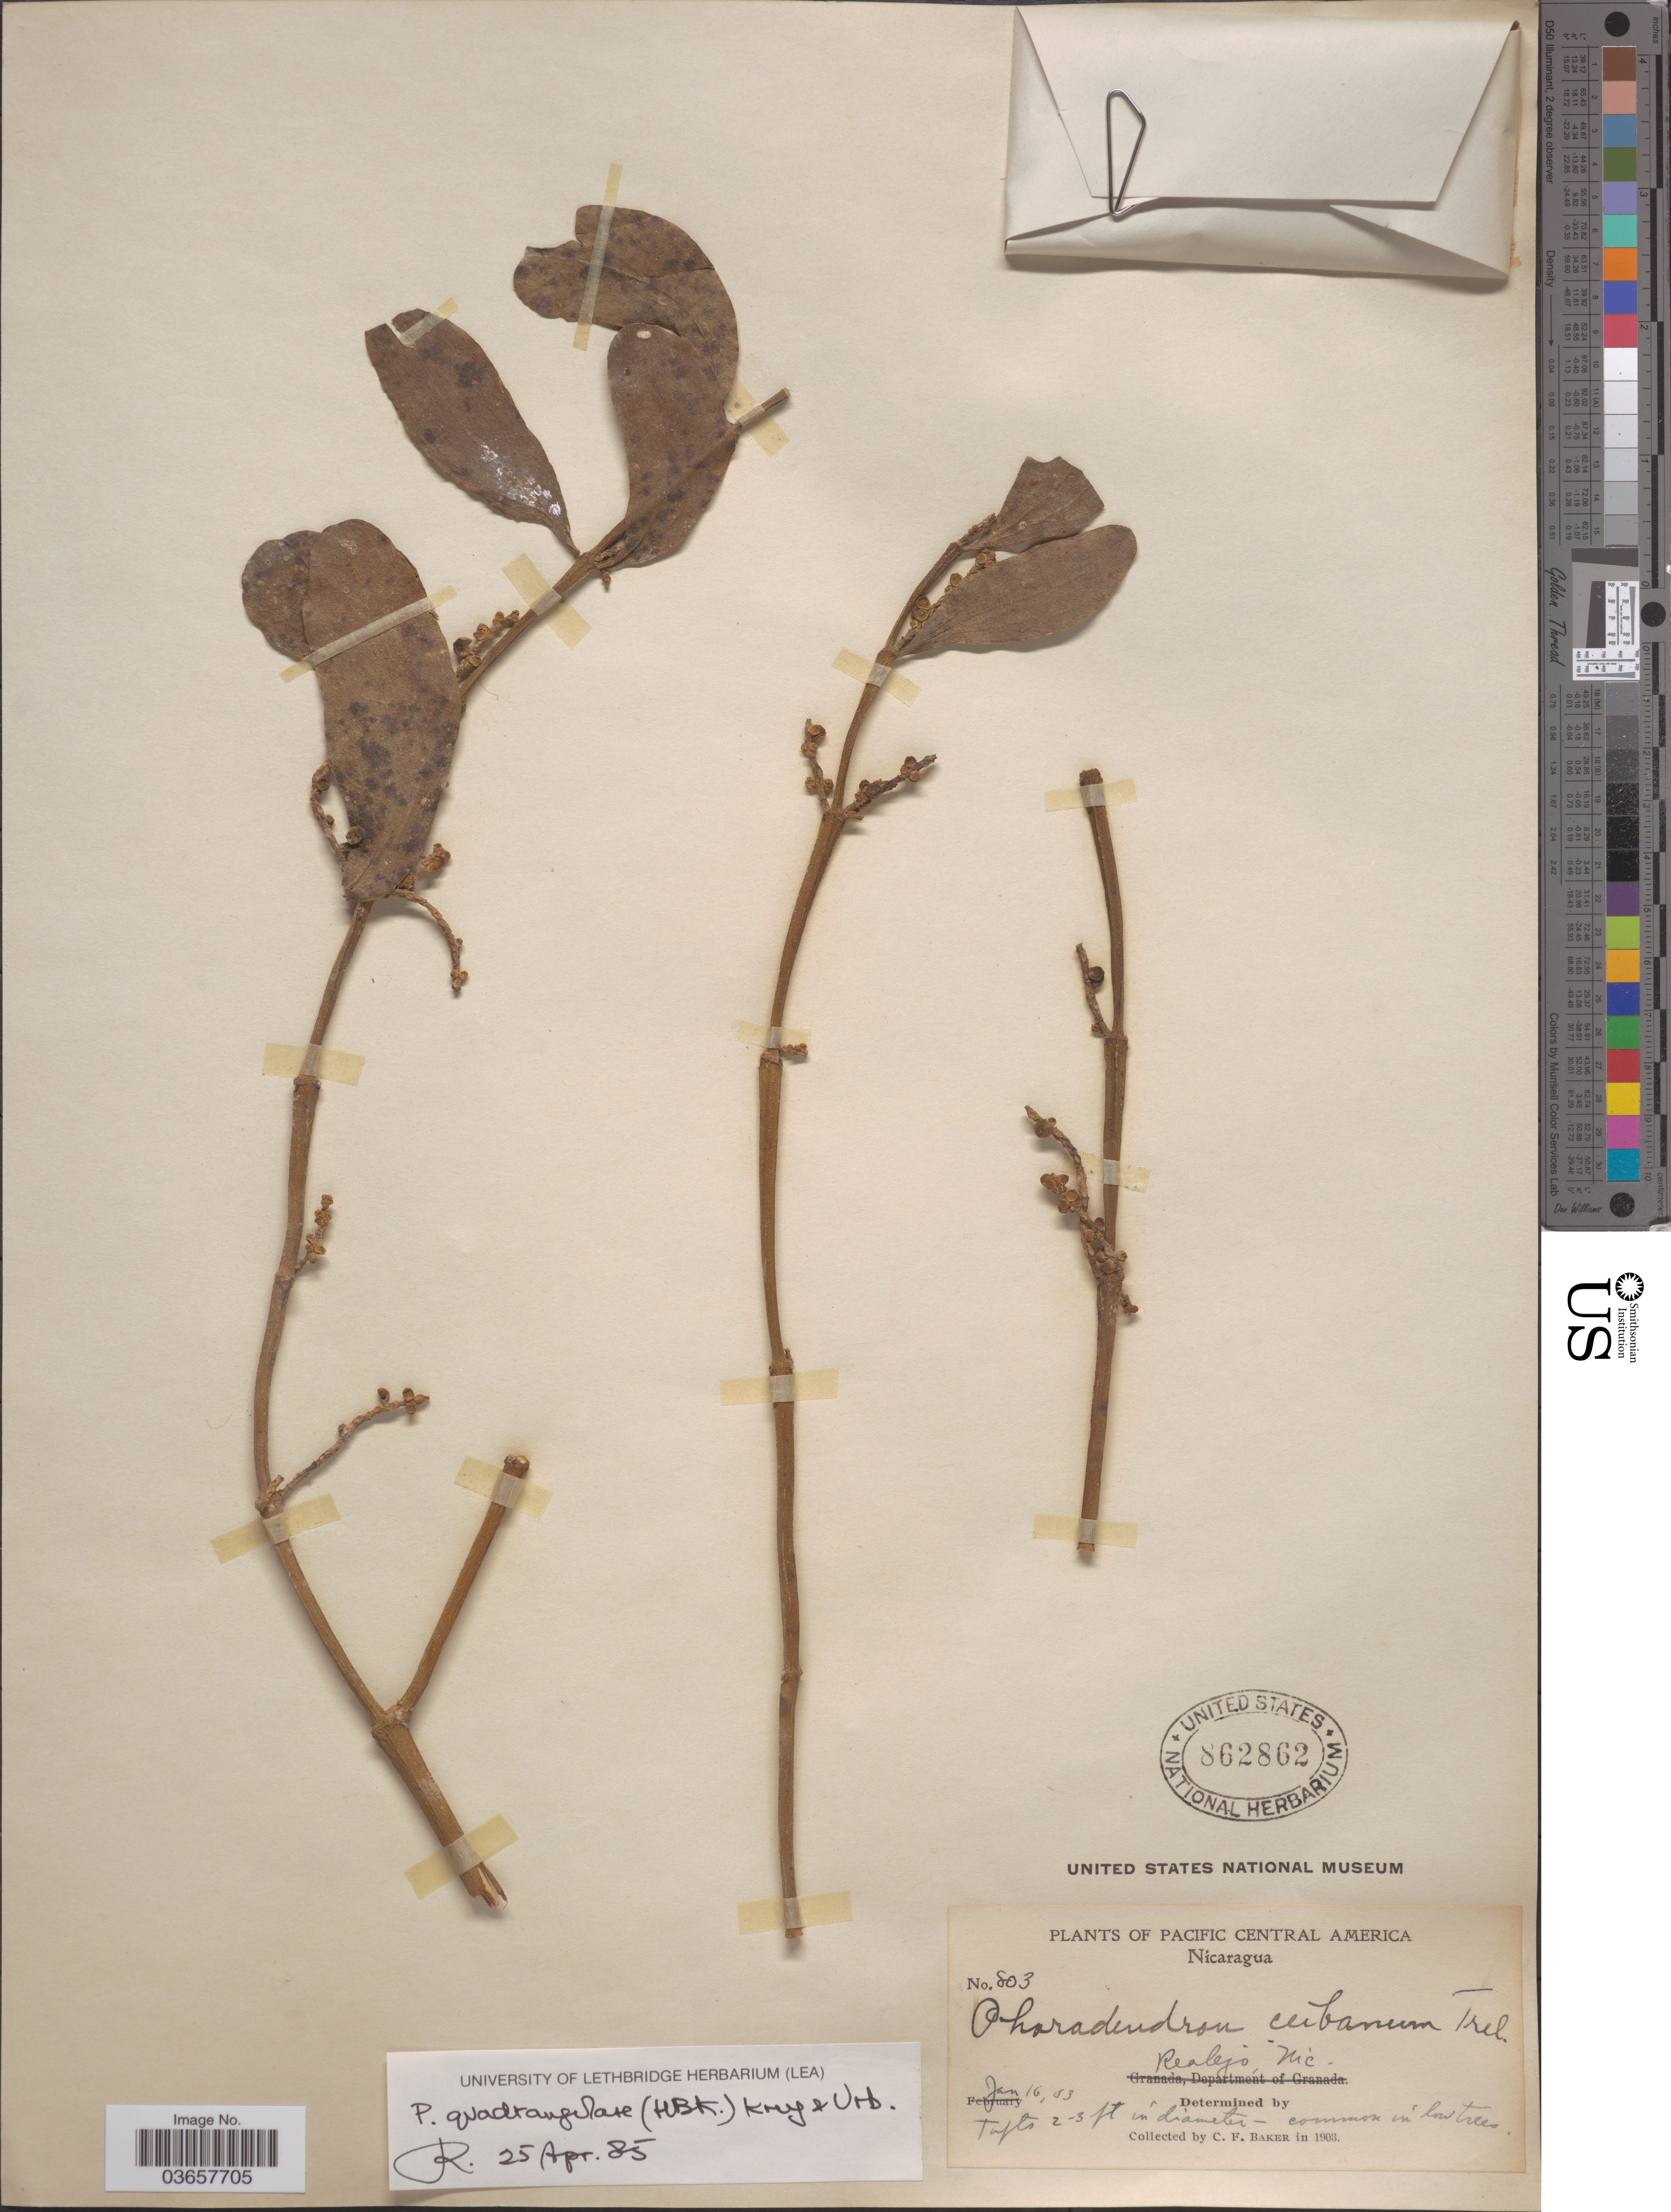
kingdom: Plantae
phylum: Tracheophyta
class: Magnoliopsida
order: Santalales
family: Viscaceae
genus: Phoradendron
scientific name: Phoradendron quadrangulare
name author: (Kunth) Griseb.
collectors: C. F. Baker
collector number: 803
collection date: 1903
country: Nicaragua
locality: Pacific Central America. Realejo.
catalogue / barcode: US 862862